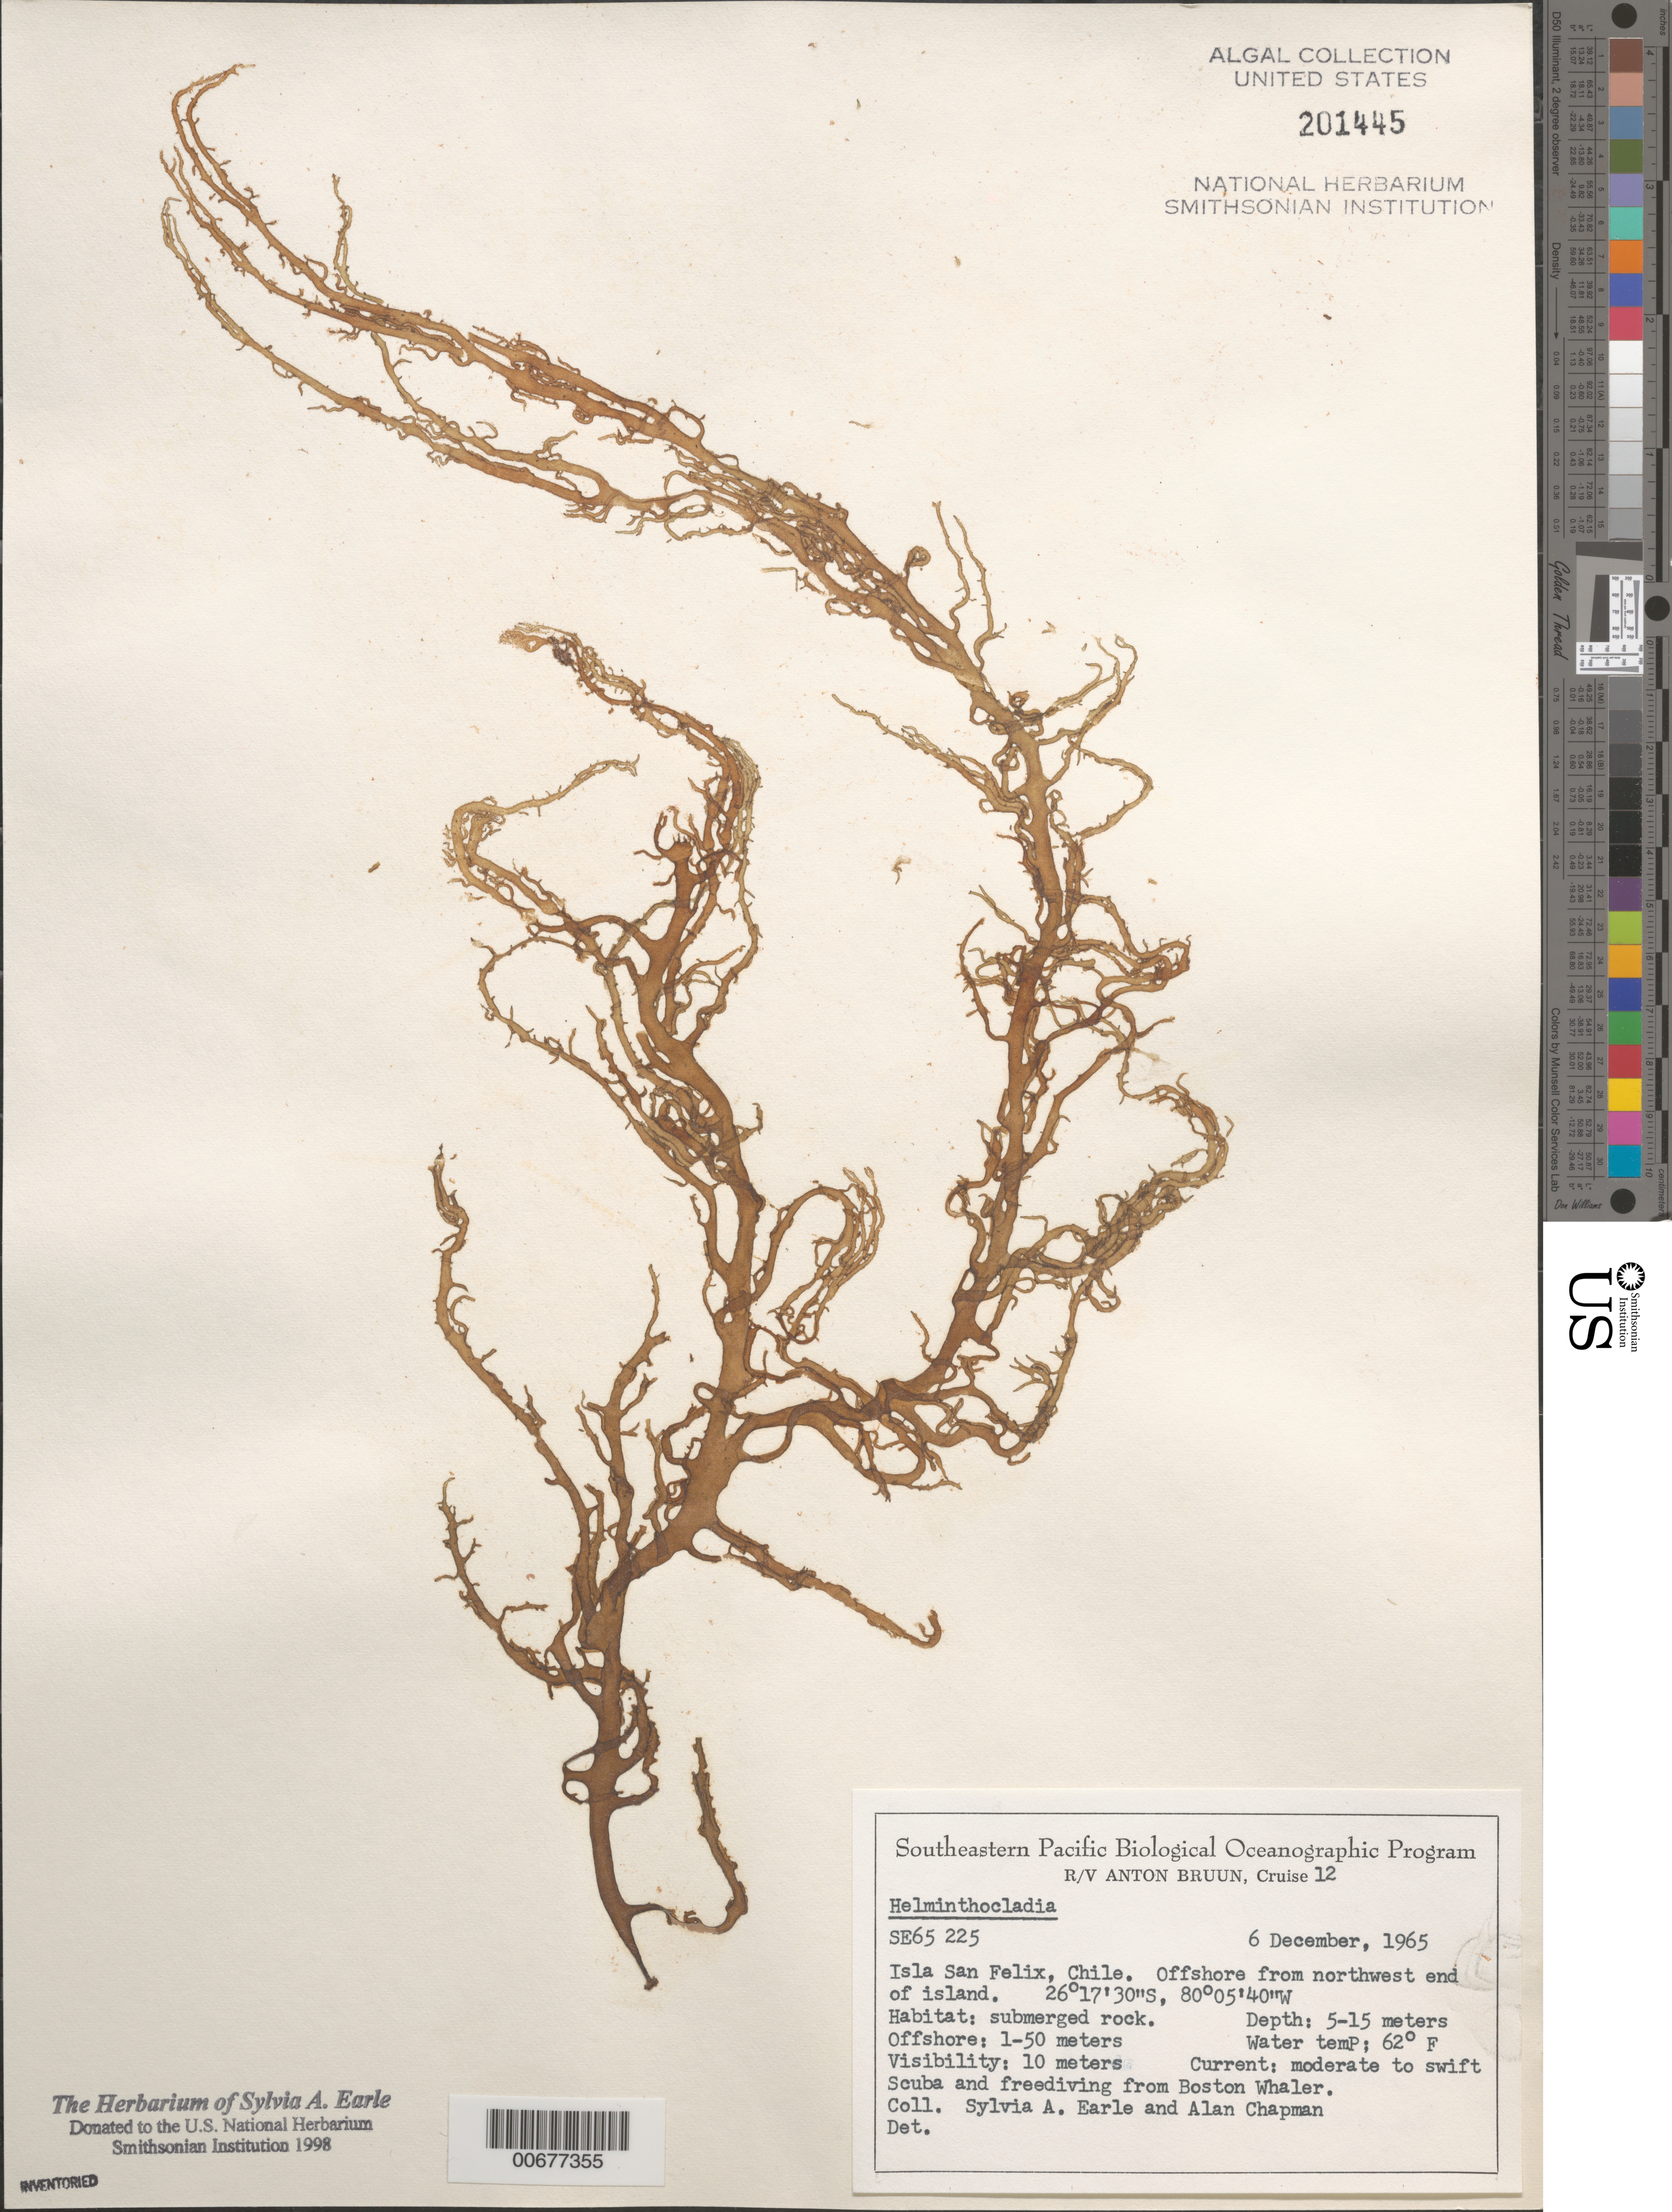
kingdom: Plantae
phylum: Rhodophyta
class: Florideophyceae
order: Nemaliales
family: Liagoraceae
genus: Helminthocladia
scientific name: Helminthocladia sp.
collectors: S. A. Earle & A. Chapman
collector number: SE 65225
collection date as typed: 06 Dec 1965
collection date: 1965-12-06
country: Chile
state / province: Atacama (III)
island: Isla San Felix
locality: Off northwest end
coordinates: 26 17' 30" S, 80 05' 40" W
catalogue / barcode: US 201445